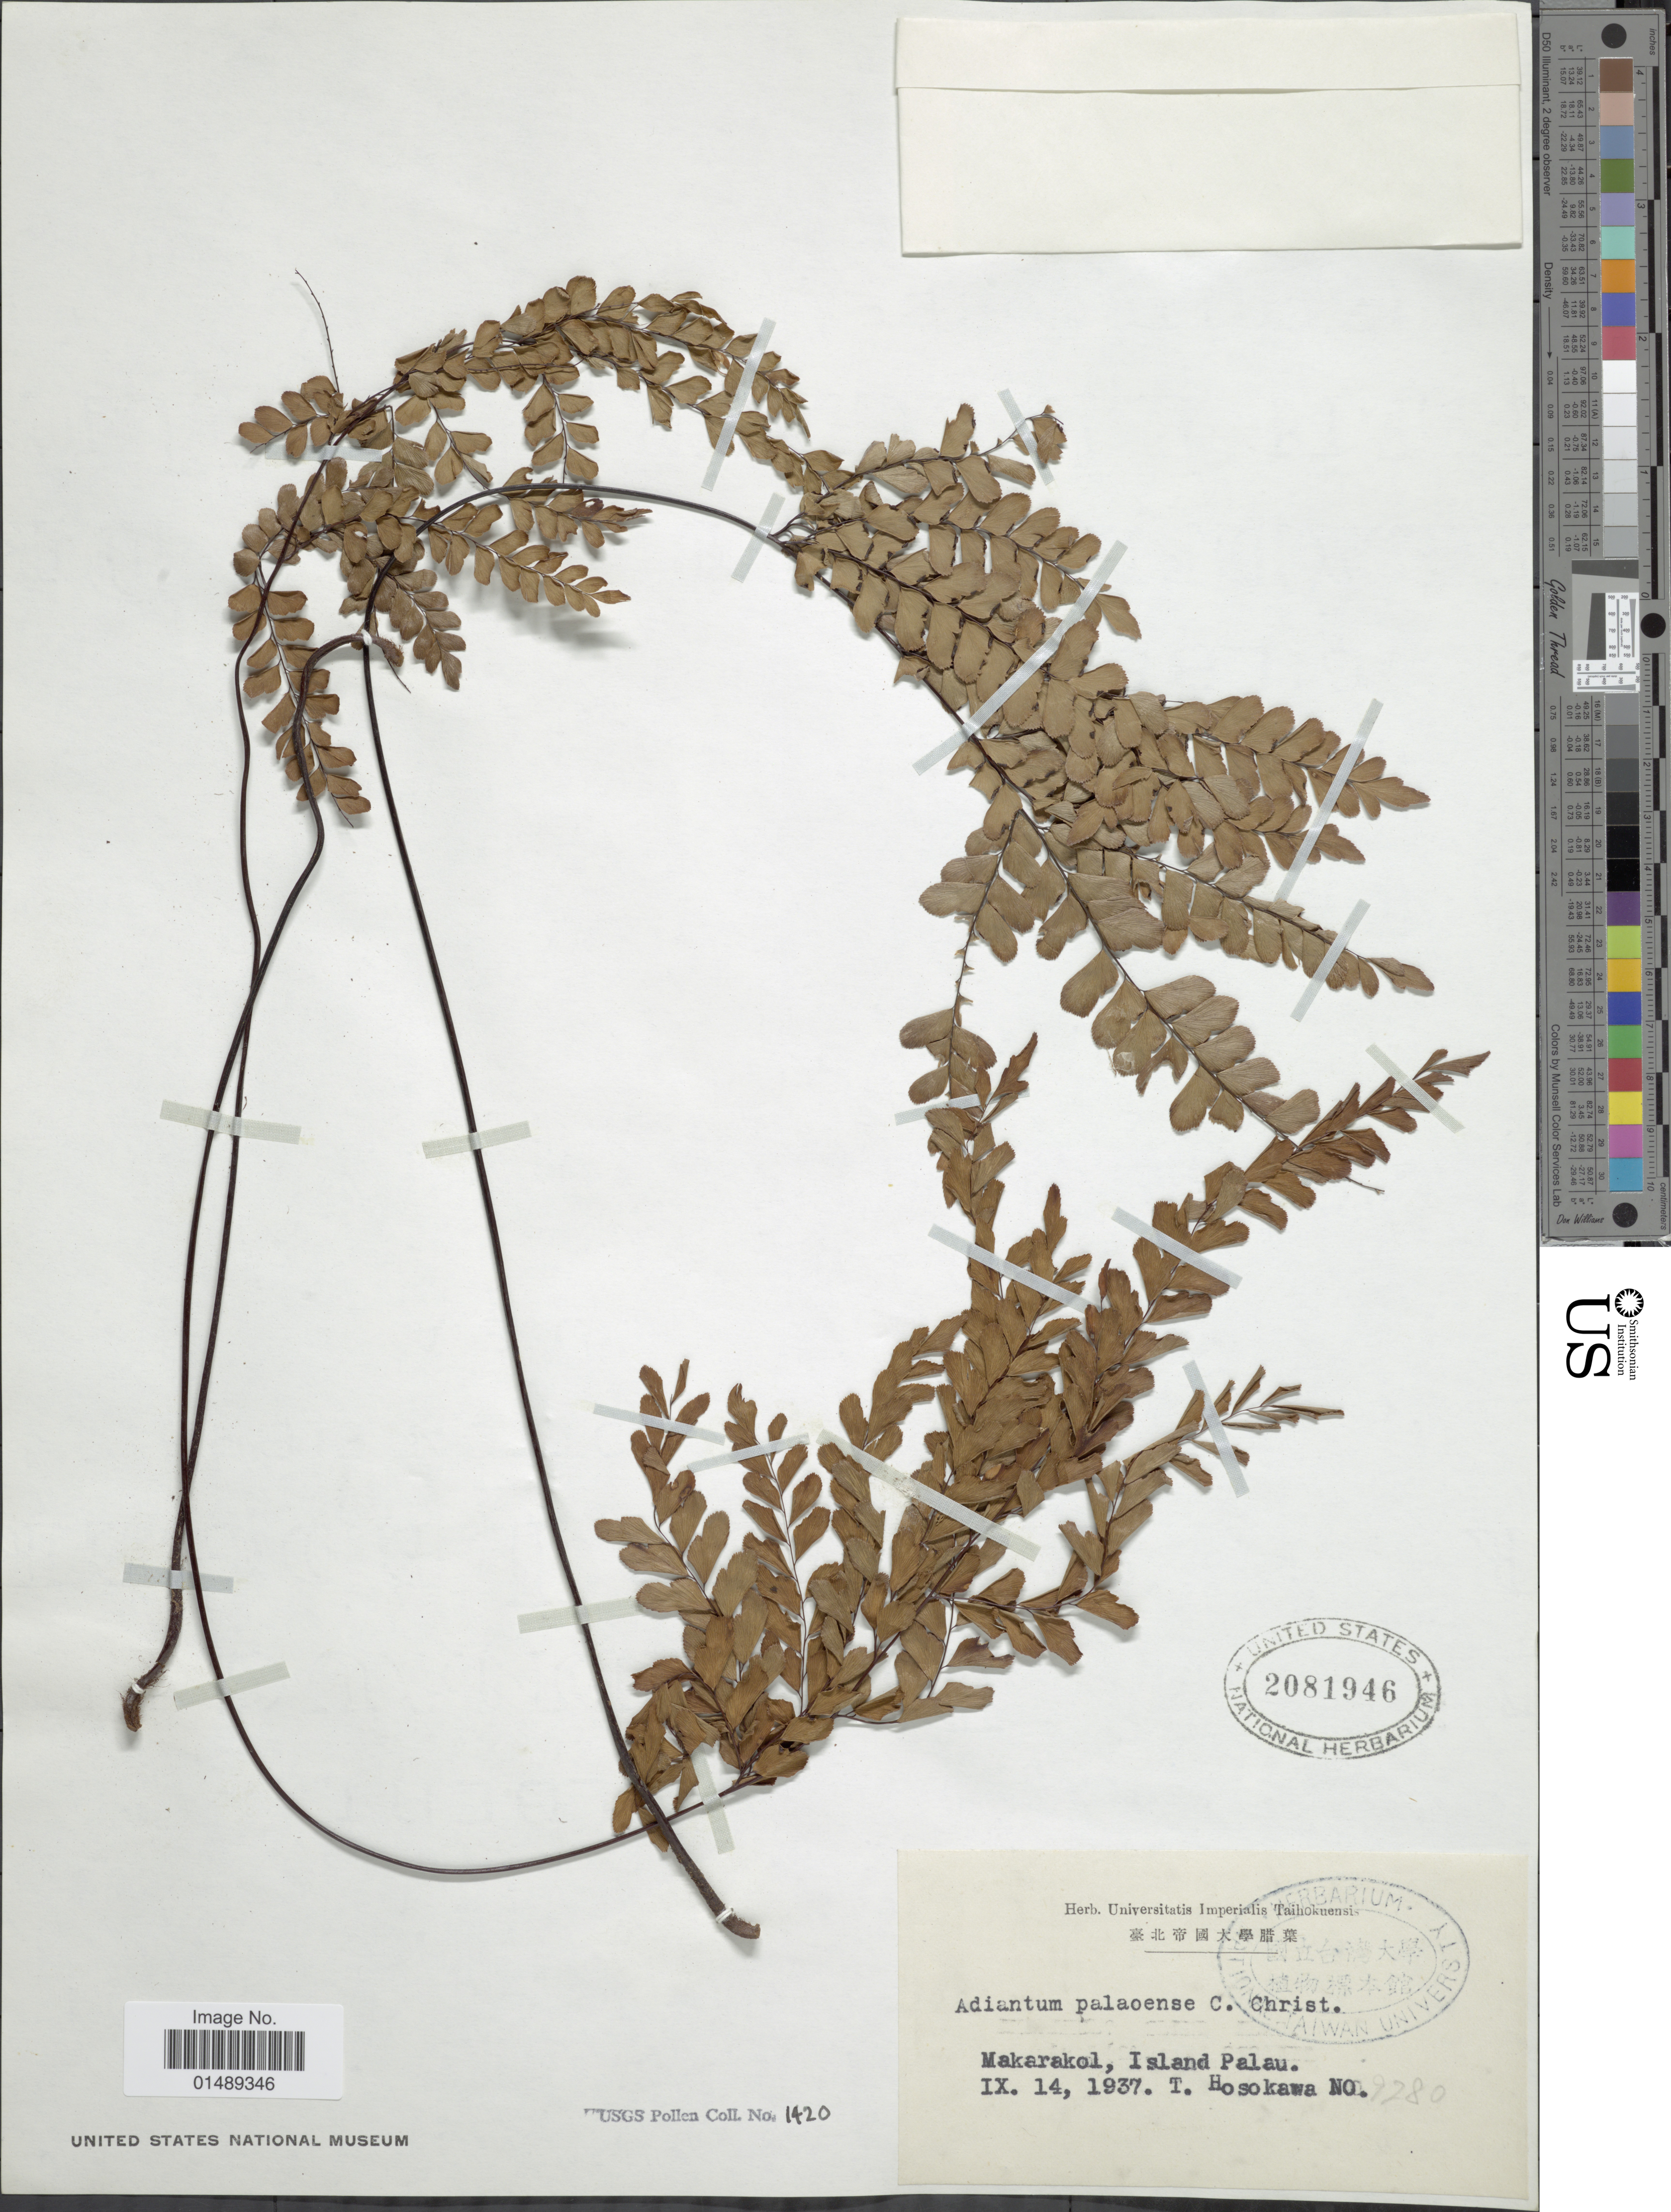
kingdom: Plantae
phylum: Tracheophyta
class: Polypodiopsida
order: Polypodiales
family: Pteridaceae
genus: Adiantum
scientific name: Adiantum palaoense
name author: C. Chr.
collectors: T. Hosoka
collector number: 9280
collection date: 1937-09-14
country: Palau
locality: Makarakol, Island Palau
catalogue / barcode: US 2081946